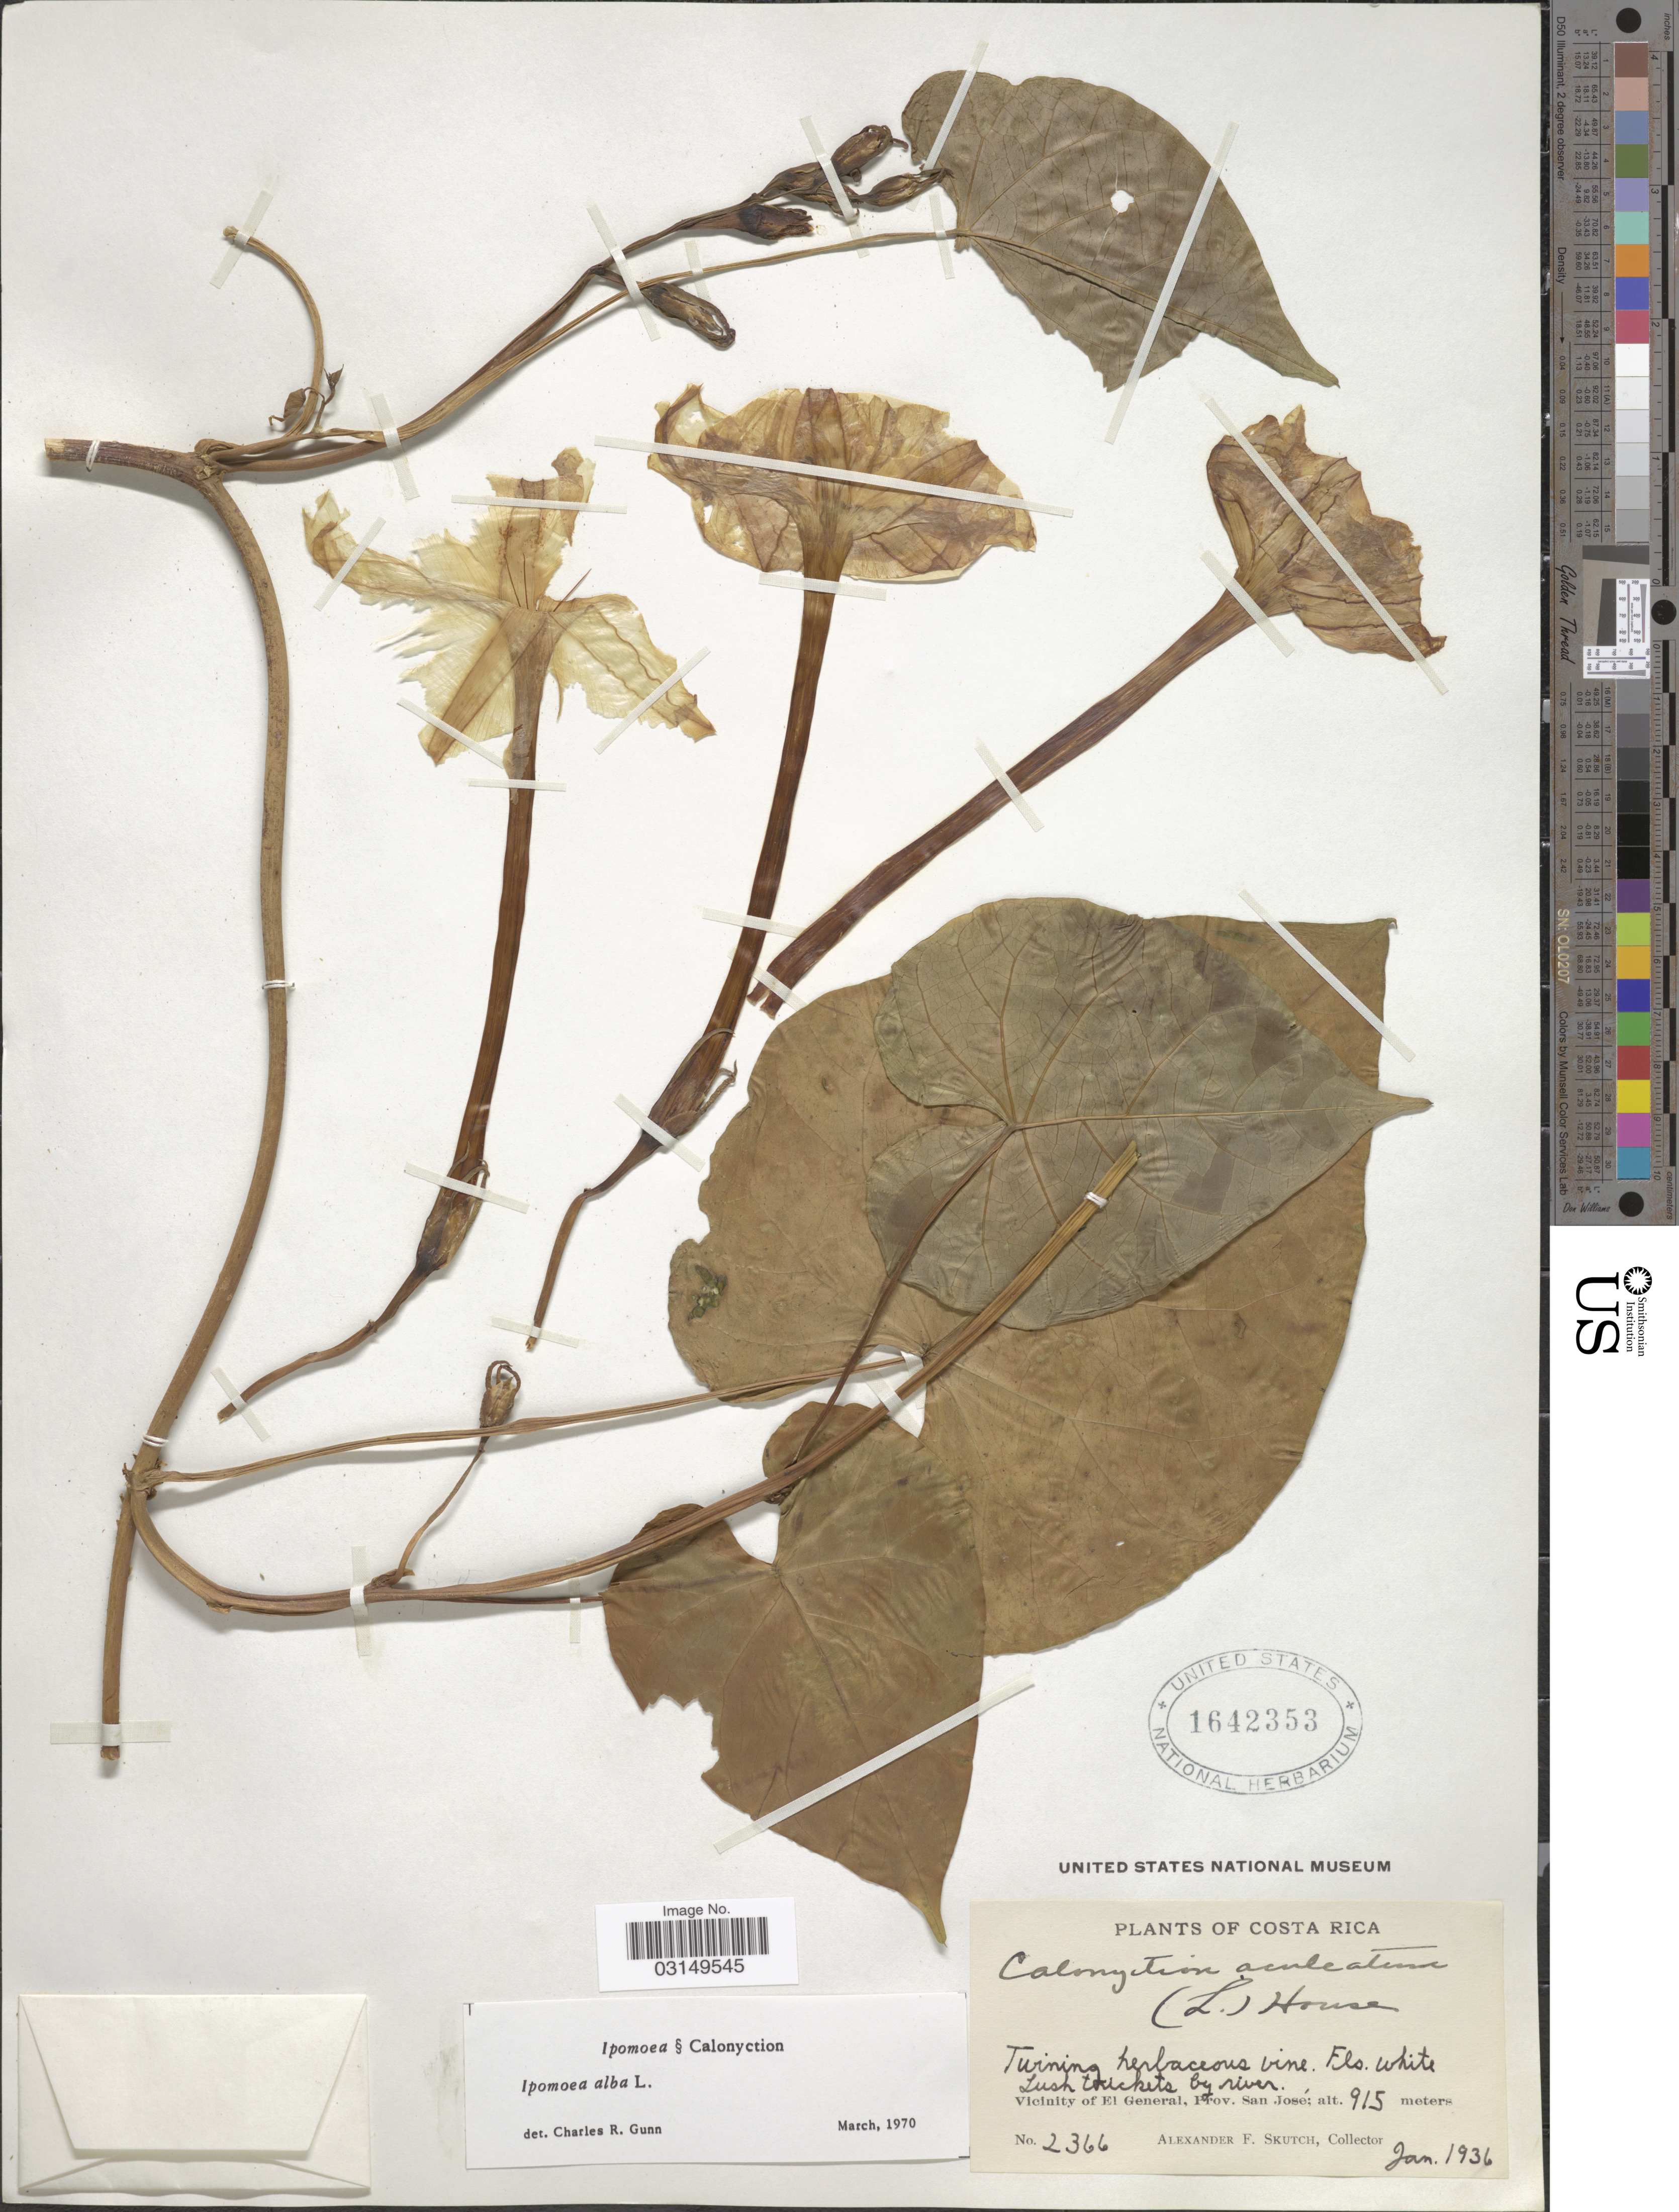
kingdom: Plantae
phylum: Tracheophyta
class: Magnoliopsida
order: Solanales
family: Convolvulaceae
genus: Ipomoea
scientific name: Ipomoea alba L.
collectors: A. F. Skutch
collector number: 2366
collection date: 1936-01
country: Costa Rica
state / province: San José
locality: Vicinity of El General.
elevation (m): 915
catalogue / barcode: US 1642353